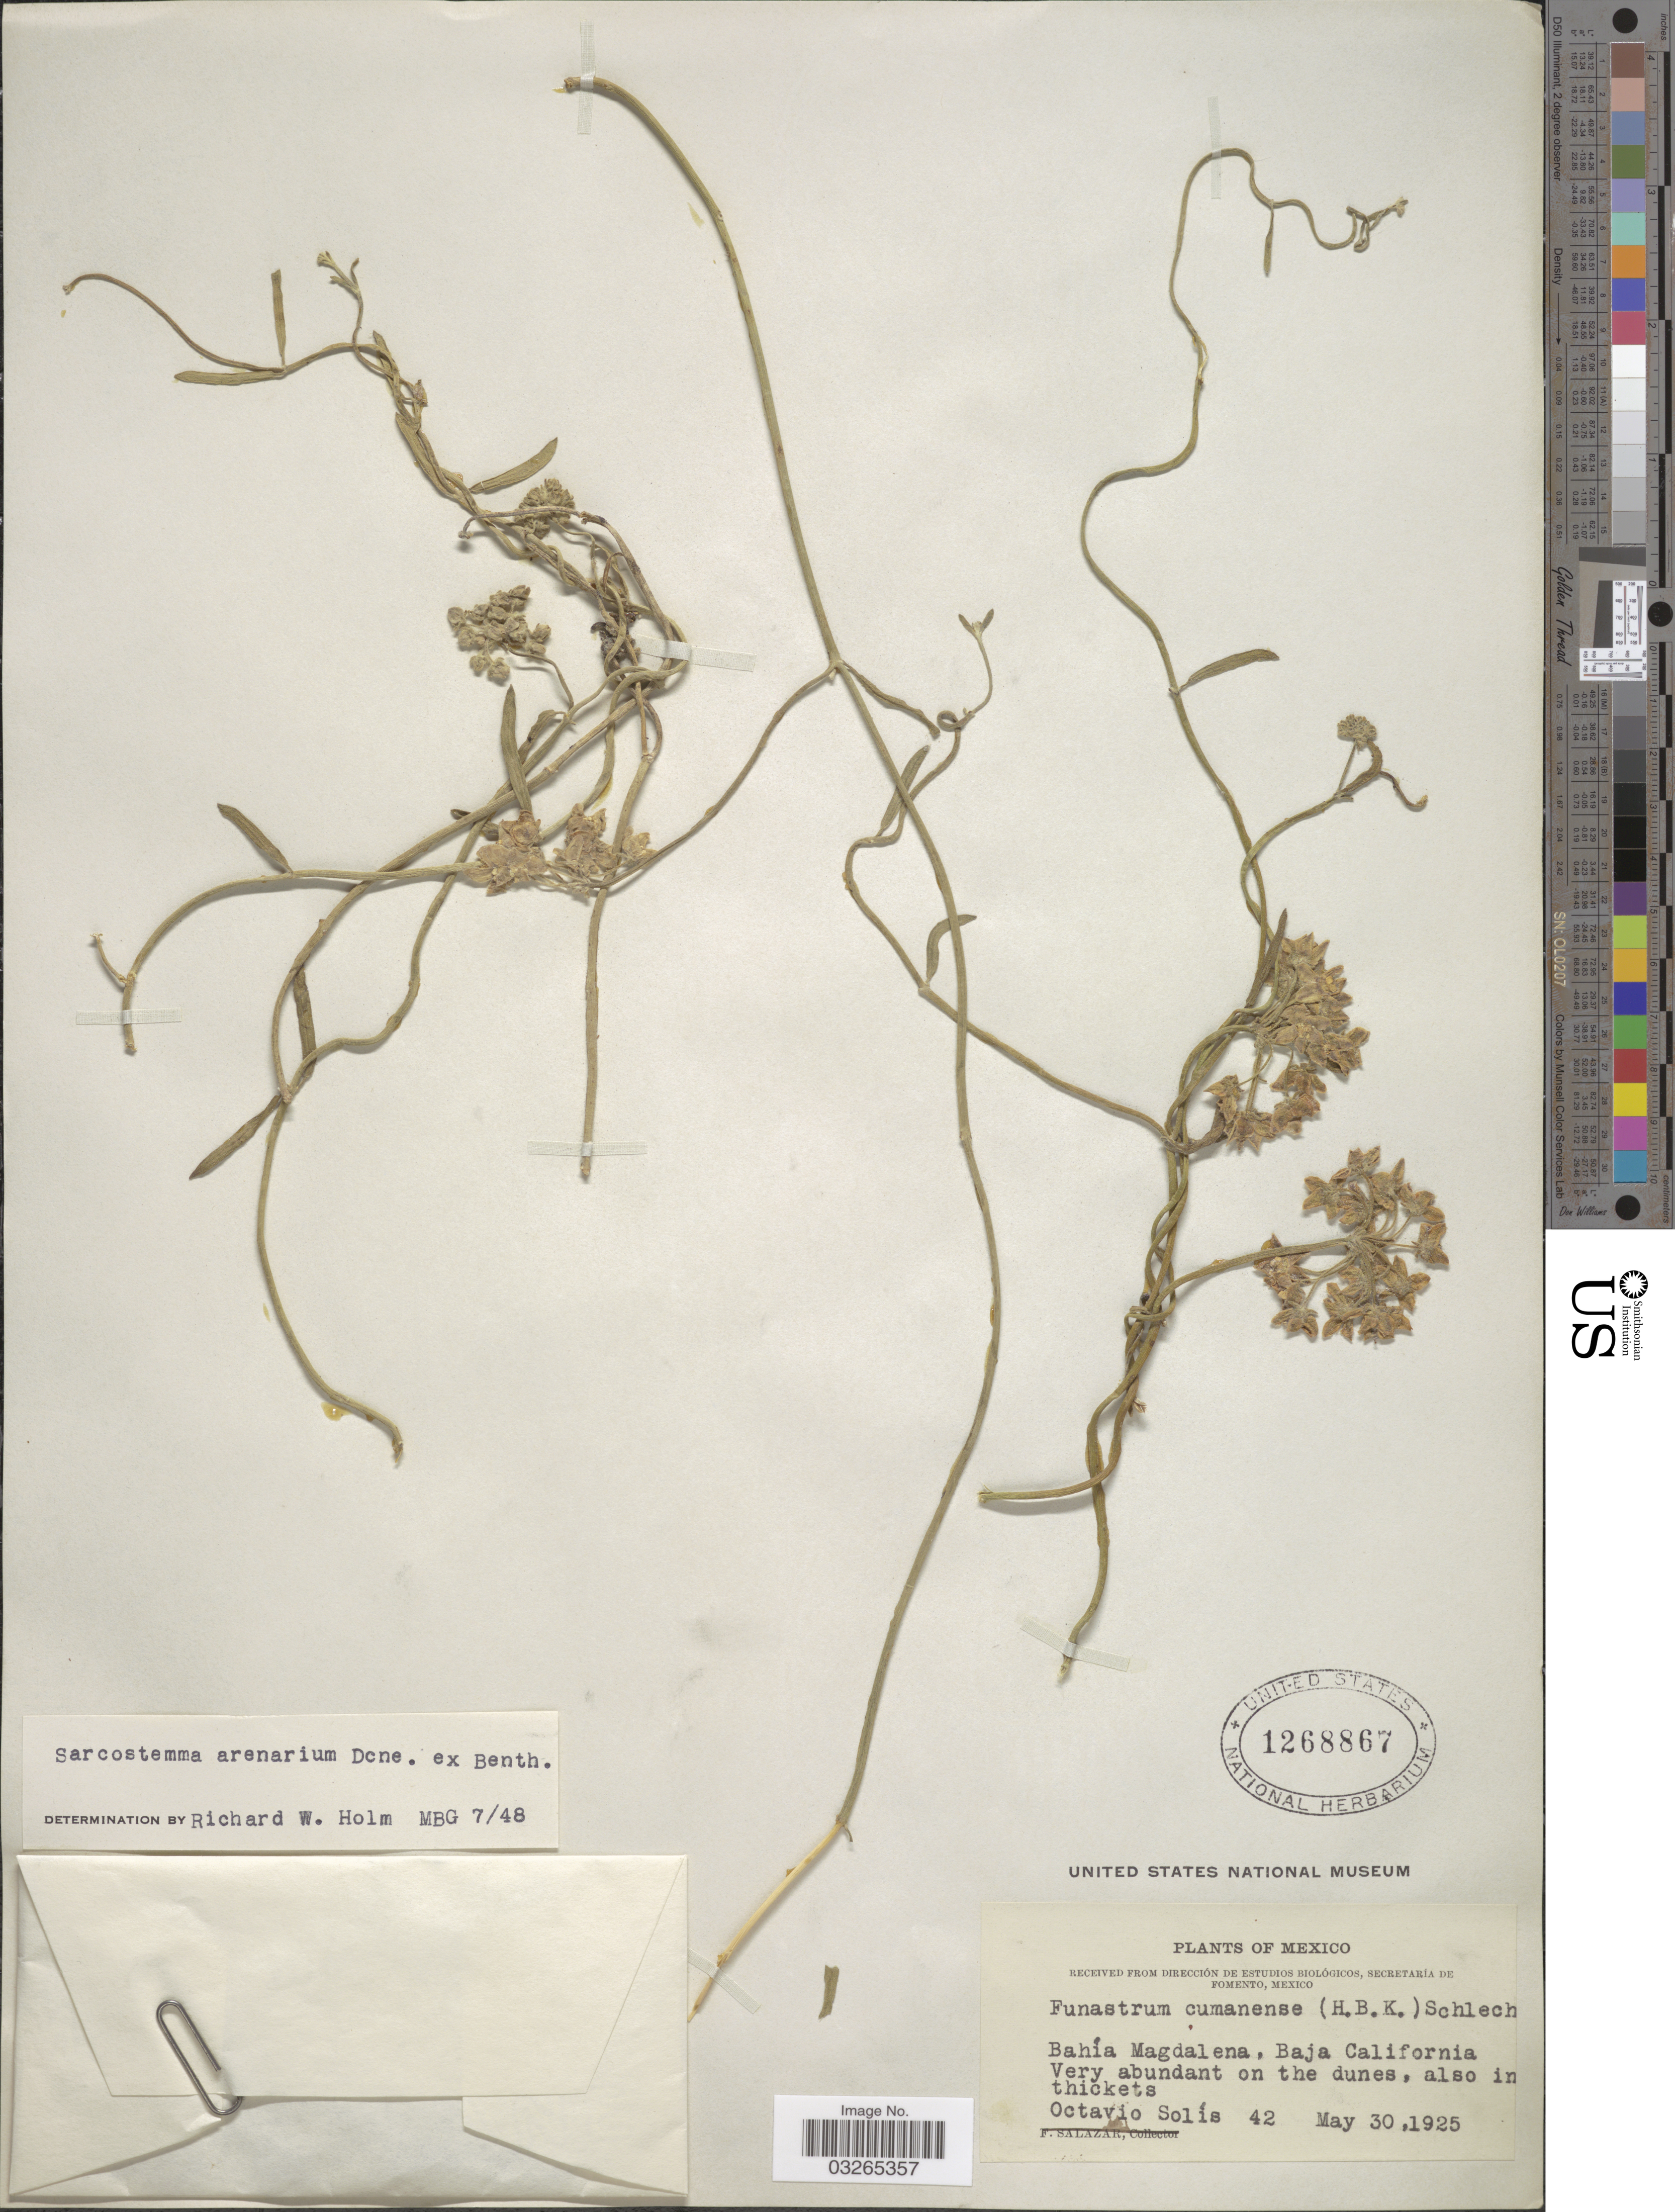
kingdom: Plantae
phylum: Tracheophyta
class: Magnoliopsida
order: Gentianales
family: Apocynaceae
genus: Sarcostemma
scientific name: Sarcostemma arenarium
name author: Decne. ex Benth.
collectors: O. Solis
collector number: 42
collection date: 1925-05-30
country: Mexico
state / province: Baja California Sur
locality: Bahía Magdalena.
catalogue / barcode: US 1268867